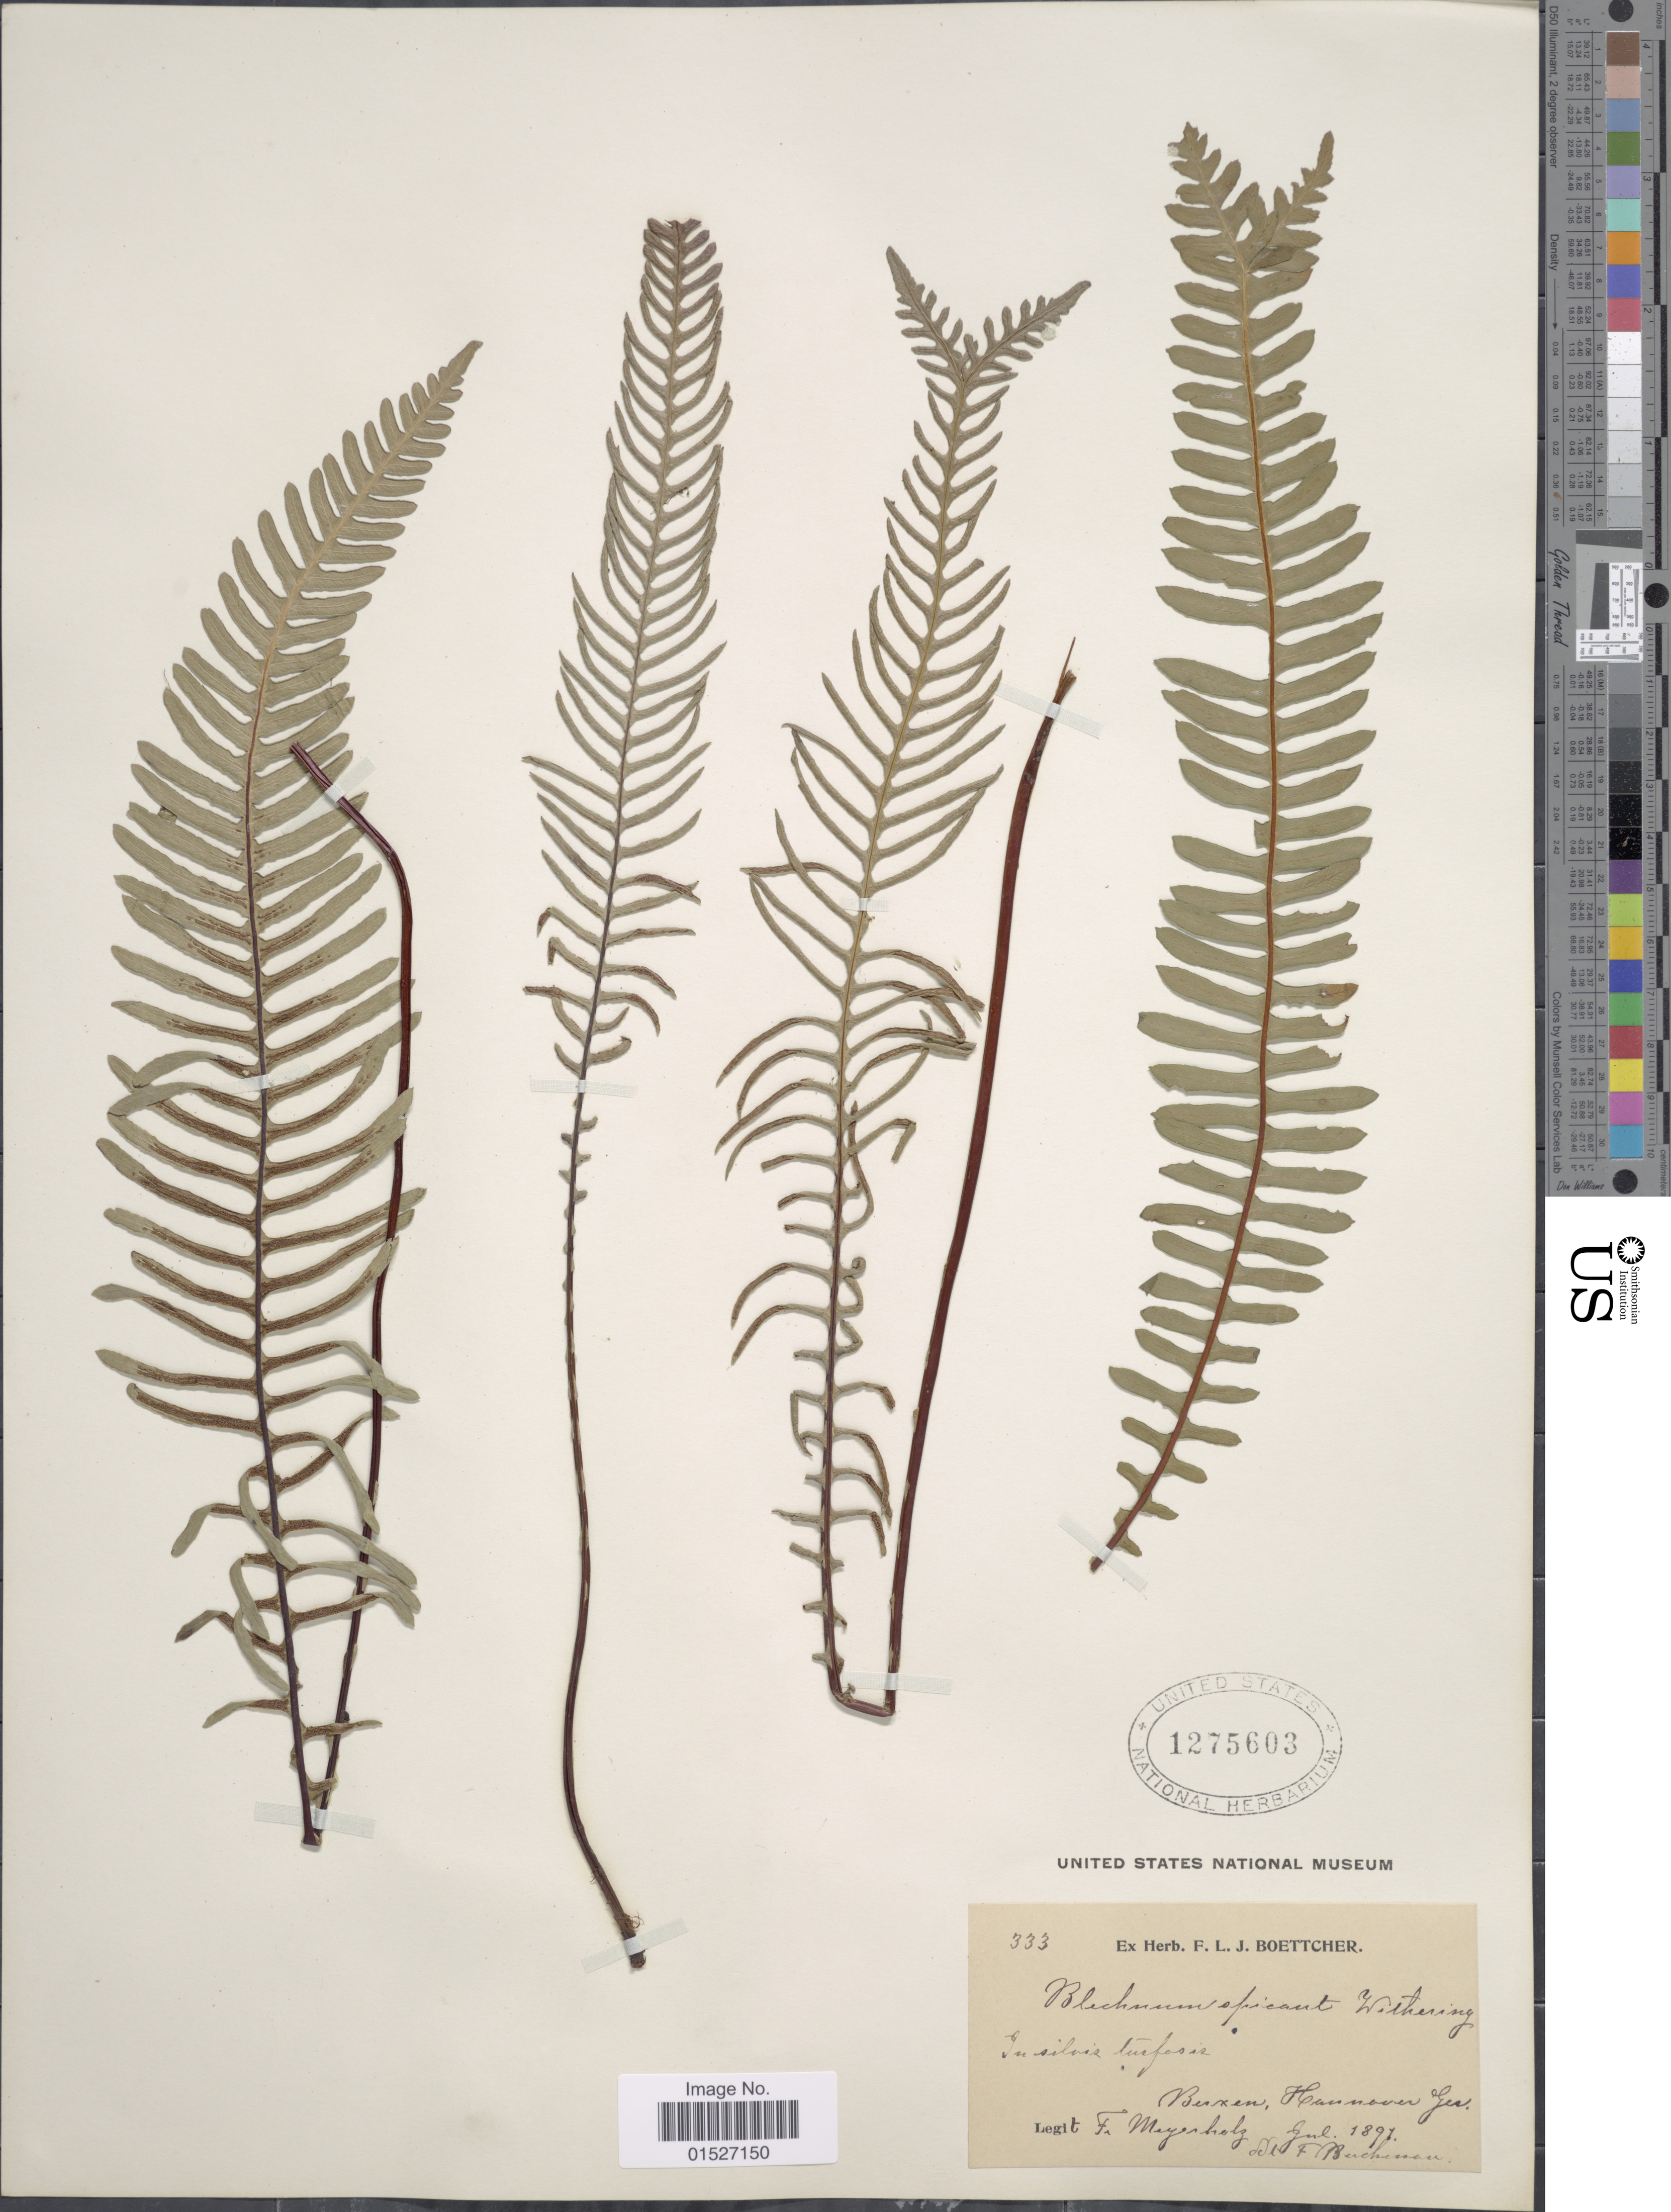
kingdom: Plantae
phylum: Tracheophyta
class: Polypodiopsida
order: Polypodiales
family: Blechnaceae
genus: Blechnum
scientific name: Blechnum spicant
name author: (L.) Sm.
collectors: F. Meyerholz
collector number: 333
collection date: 1891-07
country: Germany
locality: Berxen, Hannouver Ger. [interpreted]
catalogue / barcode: US 1275603